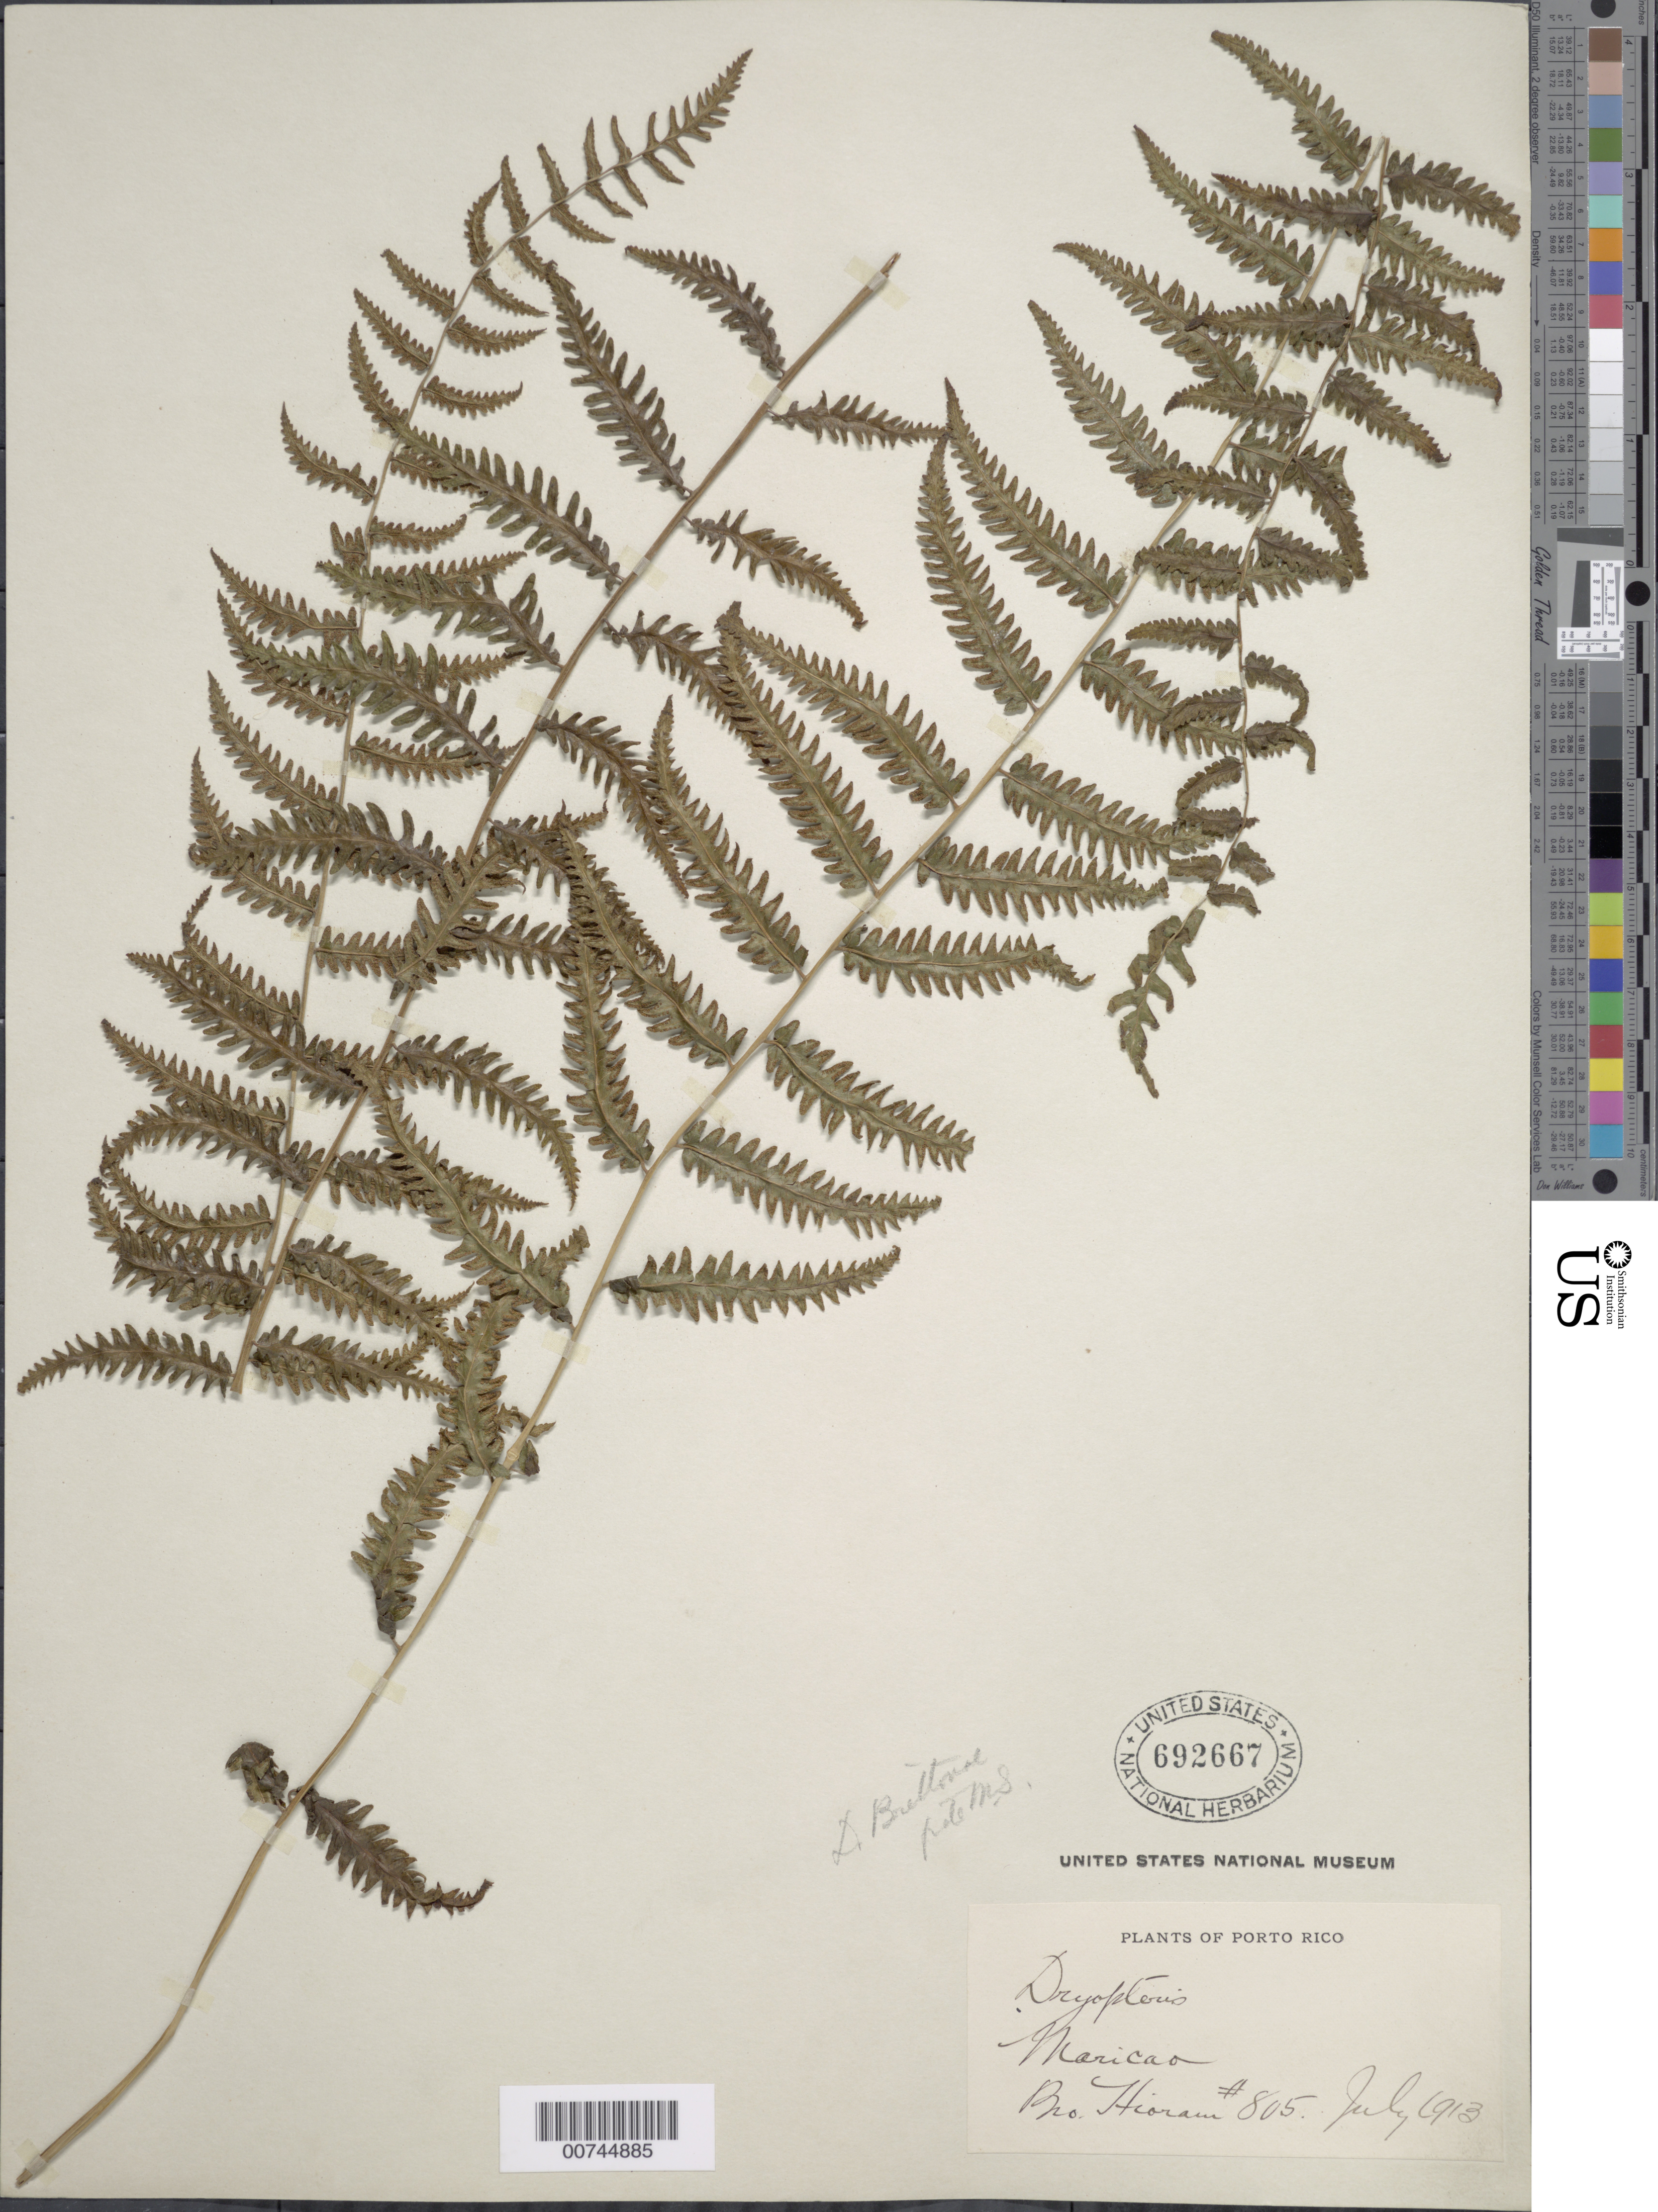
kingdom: Plantae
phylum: Tracheophyta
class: Polypodiopsida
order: Polypodiales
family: Thelypteridaceae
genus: Goniopteris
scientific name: Goniopteris brittonae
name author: (Slosson ex Maxon) Ching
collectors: Bro. Hioram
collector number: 805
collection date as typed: Jul 1913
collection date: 1913-07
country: Puerto Rico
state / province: Maricao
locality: Maricao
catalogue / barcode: US 692667